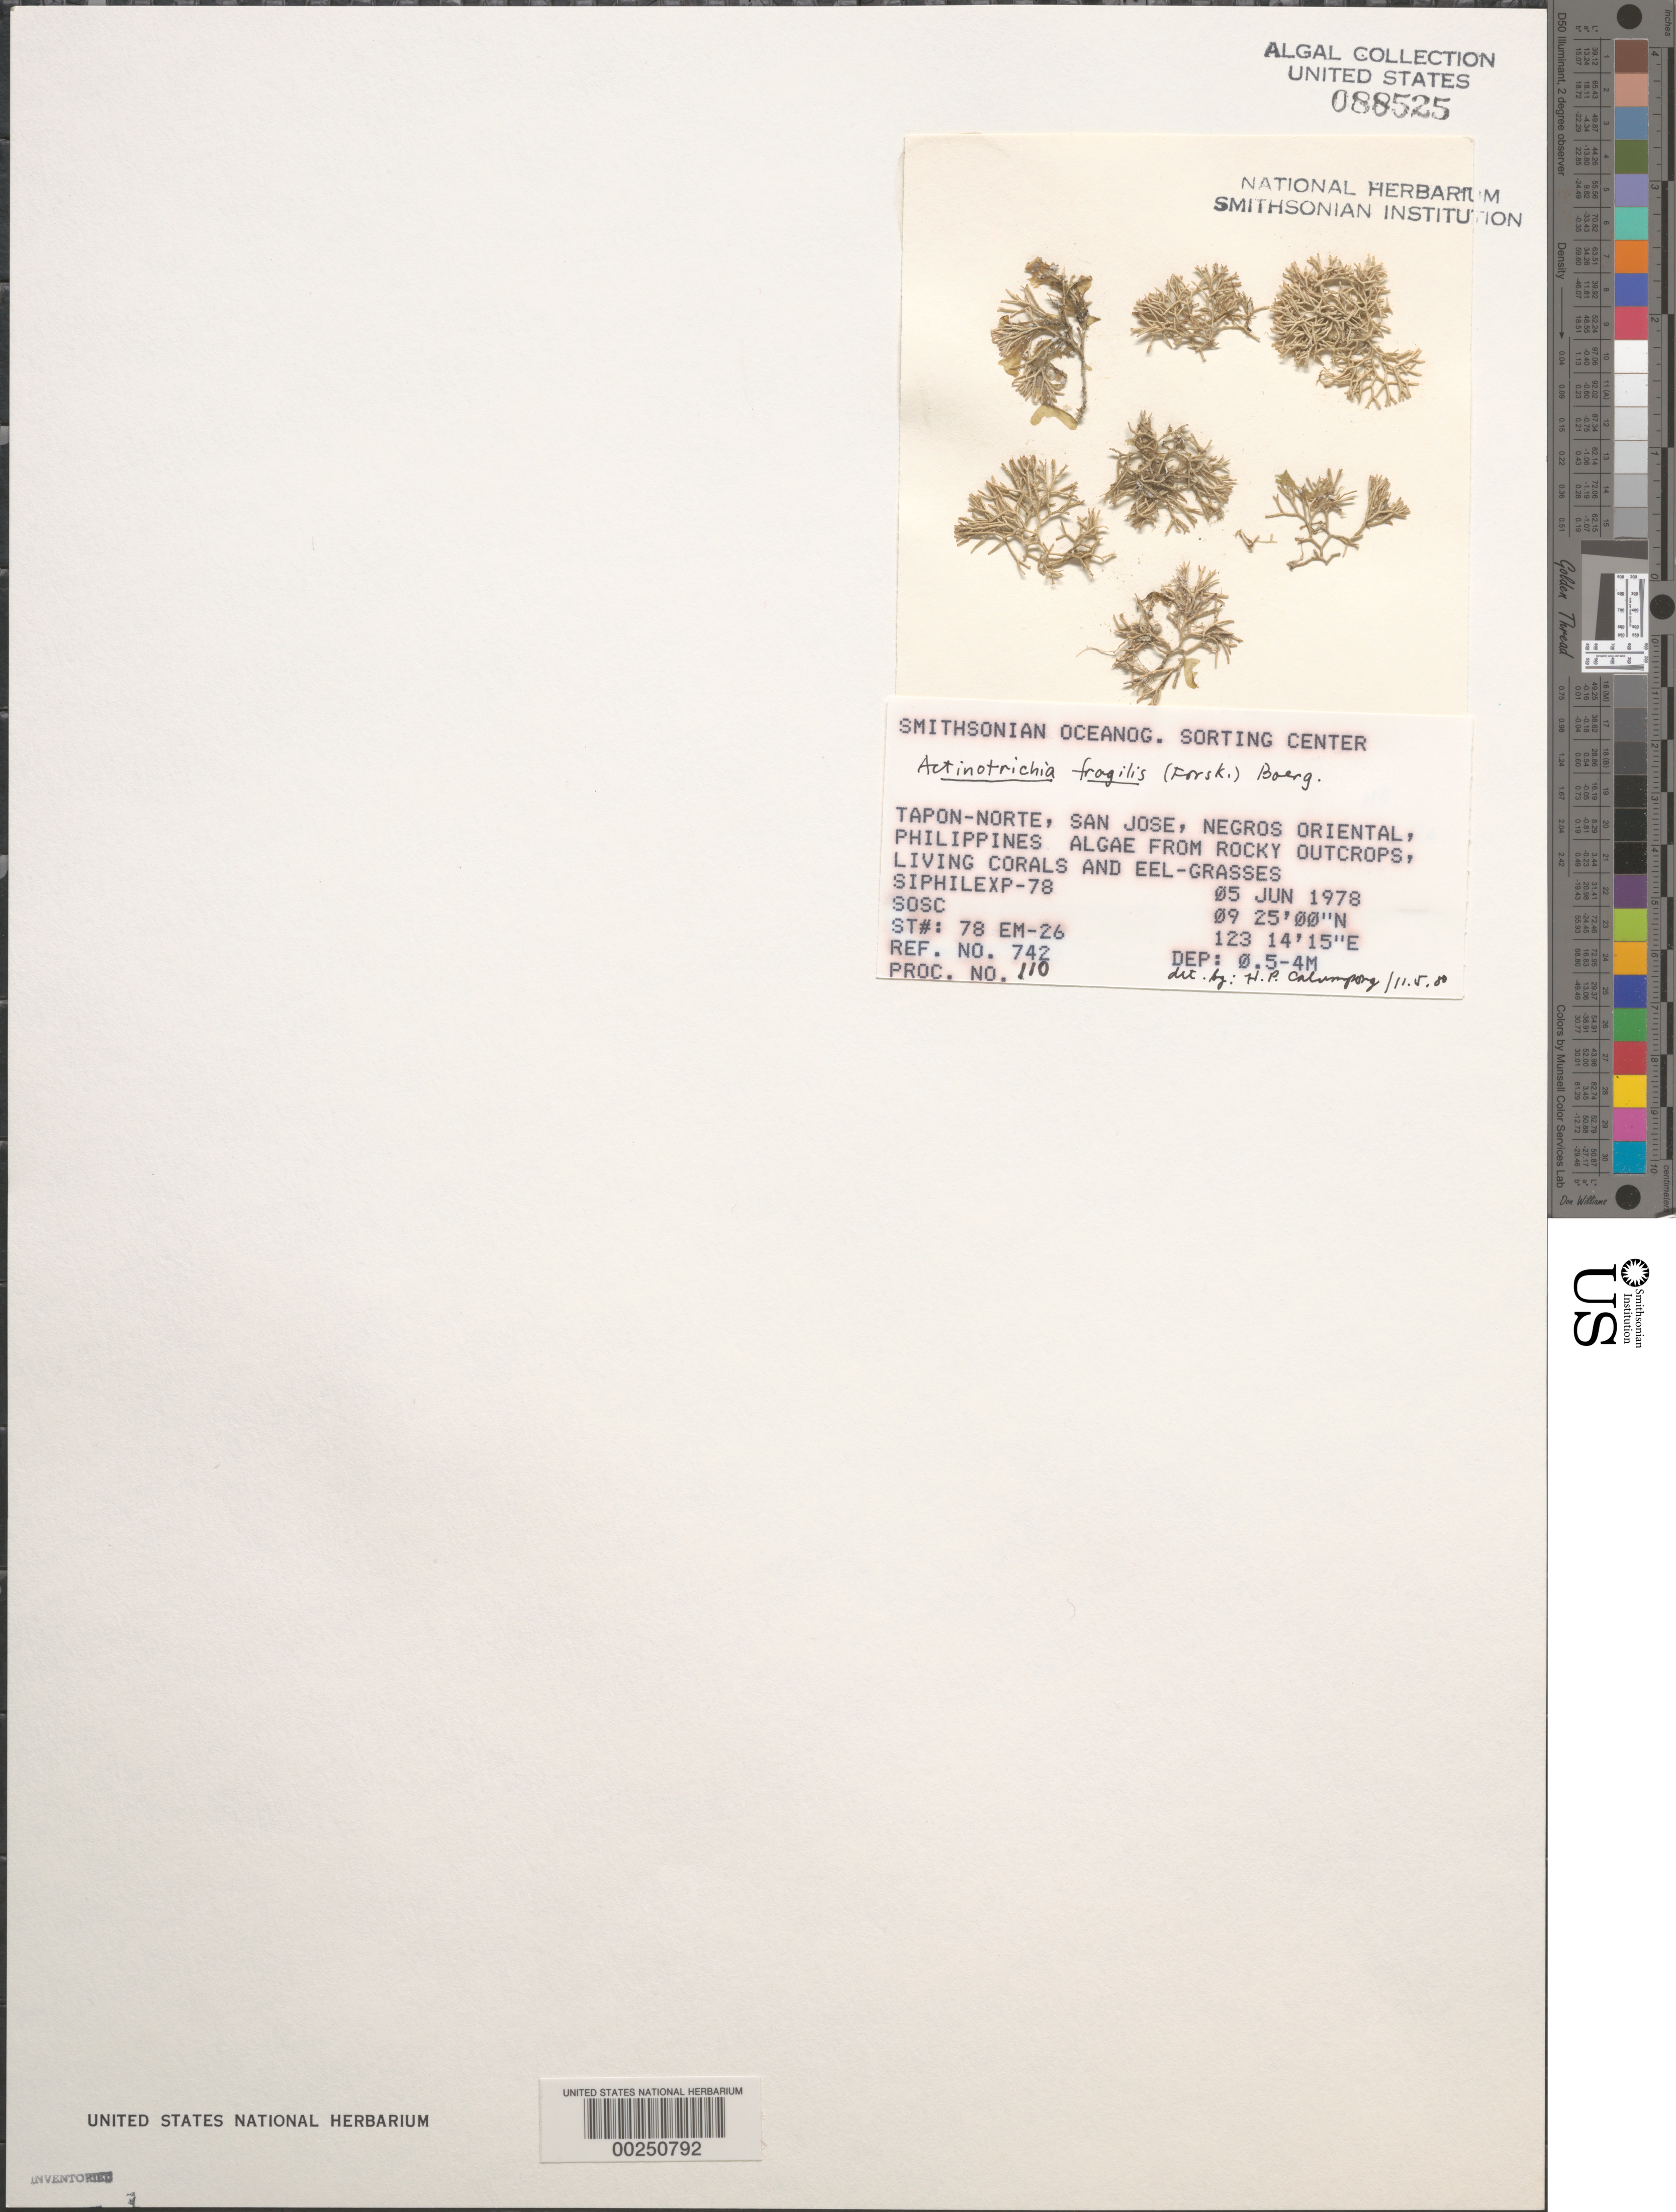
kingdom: Plantae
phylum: Rhodophyta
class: Florideophyceae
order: Nemaliales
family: Galaxauraceae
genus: Actinotrichia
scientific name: Actinotrichia fragilis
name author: (Forssk.) Børgesen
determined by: Calumpong, H. P.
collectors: SOSC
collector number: Station 78 Em-26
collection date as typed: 05 Jun 1978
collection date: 1978-06-05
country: Philippines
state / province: Central Visayas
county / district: Negros Oriental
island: Negros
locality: Tapan-Norte, San Jose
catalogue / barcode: US 88525